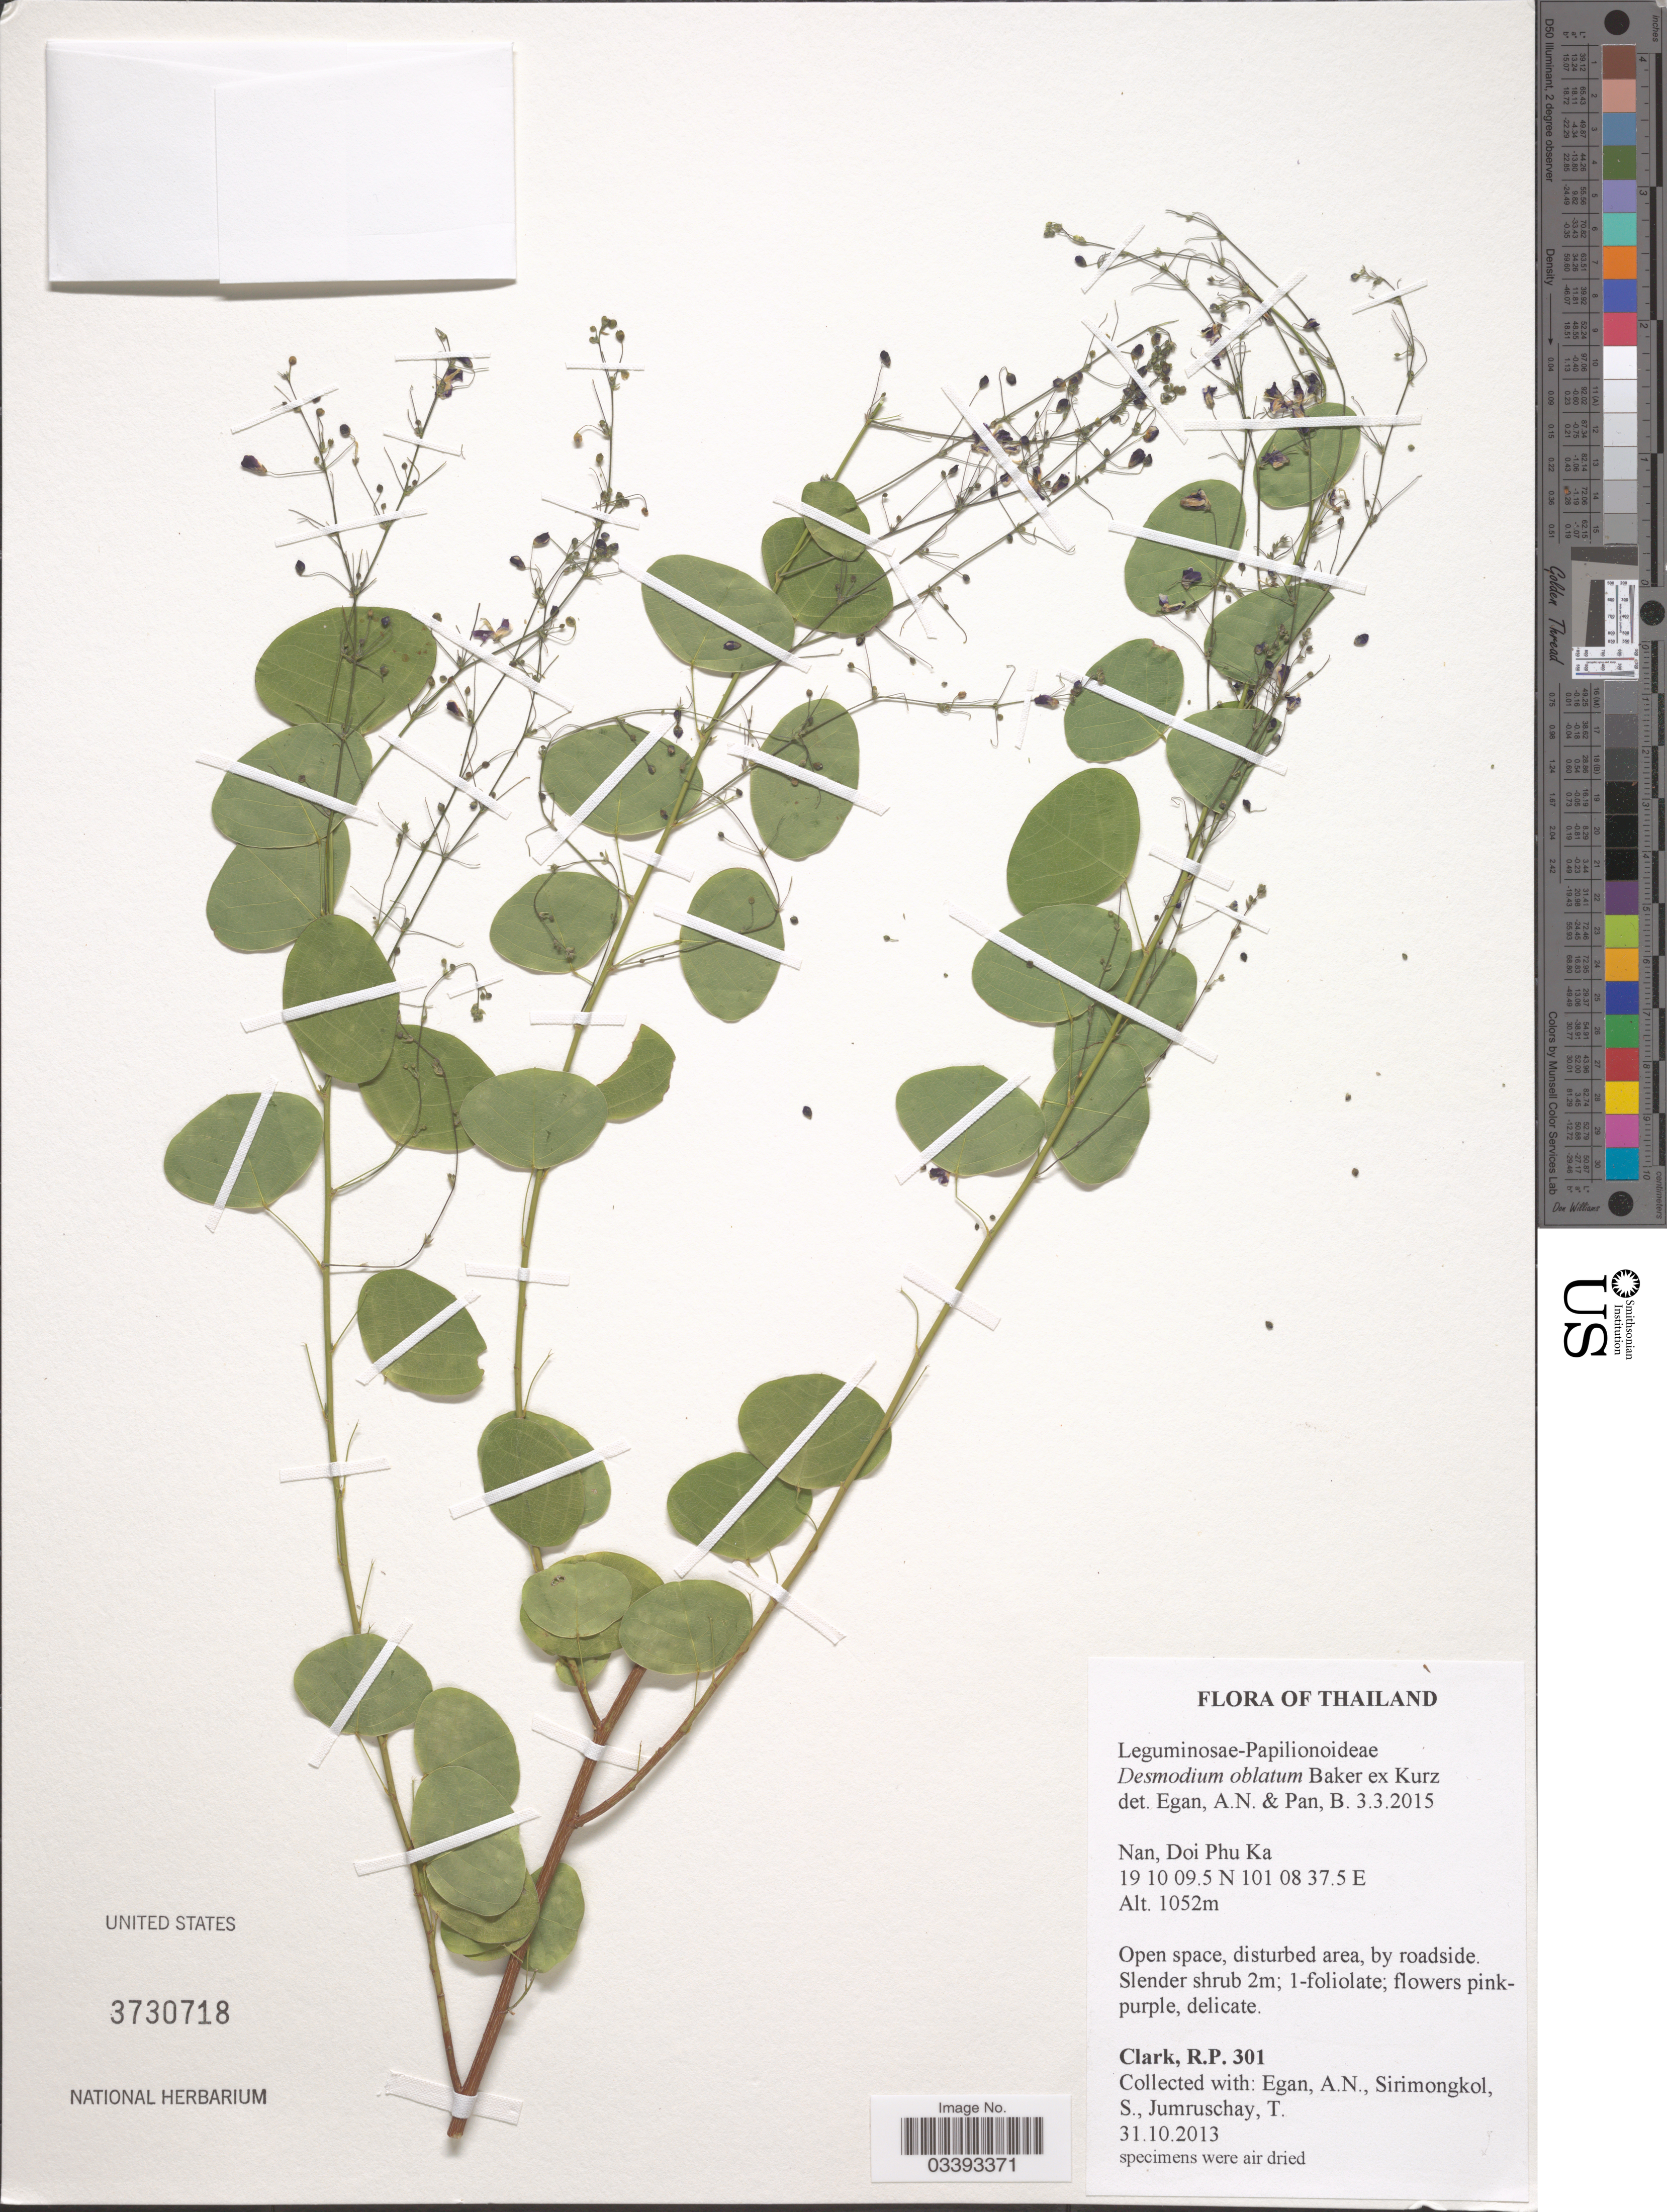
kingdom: Plantae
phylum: Tracheophyta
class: Magnoliopsida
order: Fabales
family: Fabaceae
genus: Huangtcia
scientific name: Huangtcia oblata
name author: (Baker ex Kurz) H. Ohashi & K. Ohashi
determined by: Strong, Mark T., (BOT), Smithsonian Institution - National Museum of Natural History (UNITED STATES)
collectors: R. P. Clark, A. N. Egan, S. Sirimongkol & T. Jumruschay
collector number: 301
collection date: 2013-10-31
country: Thailand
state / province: Nan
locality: Doi Phu Ka.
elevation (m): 1052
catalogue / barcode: US 3730718